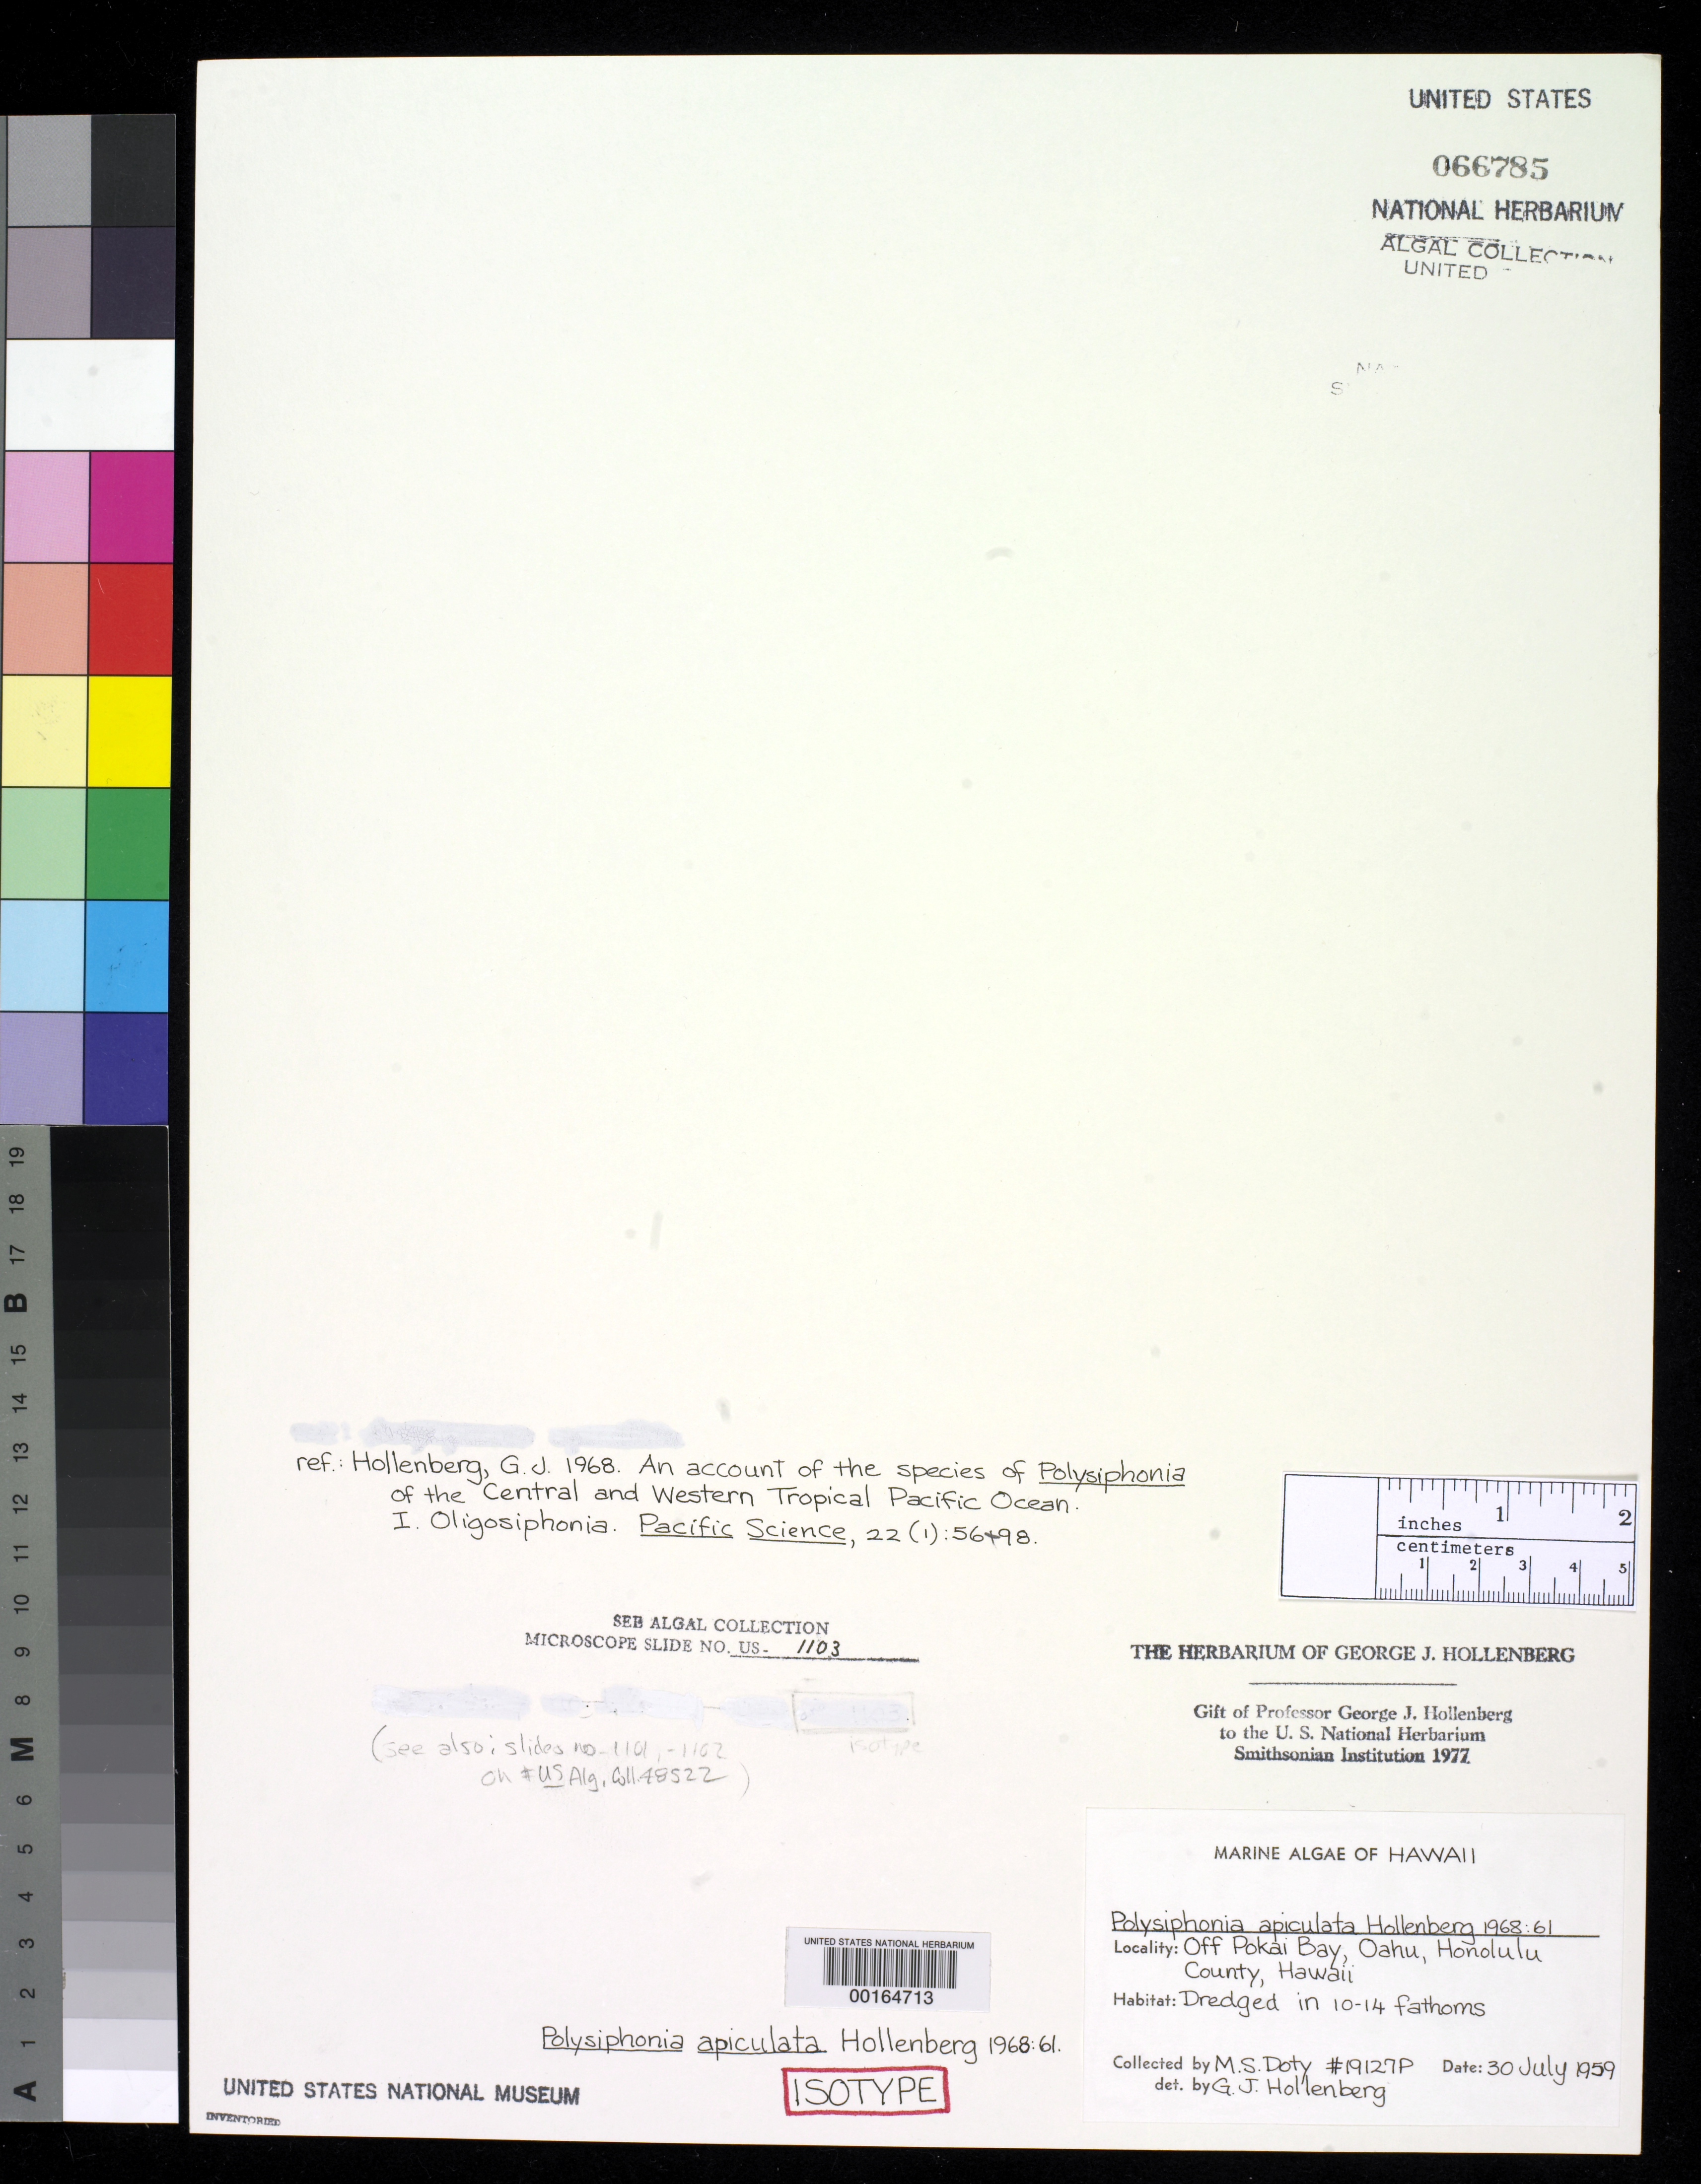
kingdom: Plantae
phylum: Rhodophyta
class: Florideophyceae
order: Ceramiales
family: Rhodomelaceae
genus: Polysiphonia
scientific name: Polysiphonia apiculata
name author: Hollenb.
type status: Isotype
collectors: M. S. Doty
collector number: MSD 19127P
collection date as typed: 30 Jul 1959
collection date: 1959-07-30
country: United States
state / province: Hawaii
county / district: Honolulu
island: Oahu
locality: Off Pokai Bay.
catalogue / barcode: US 66785